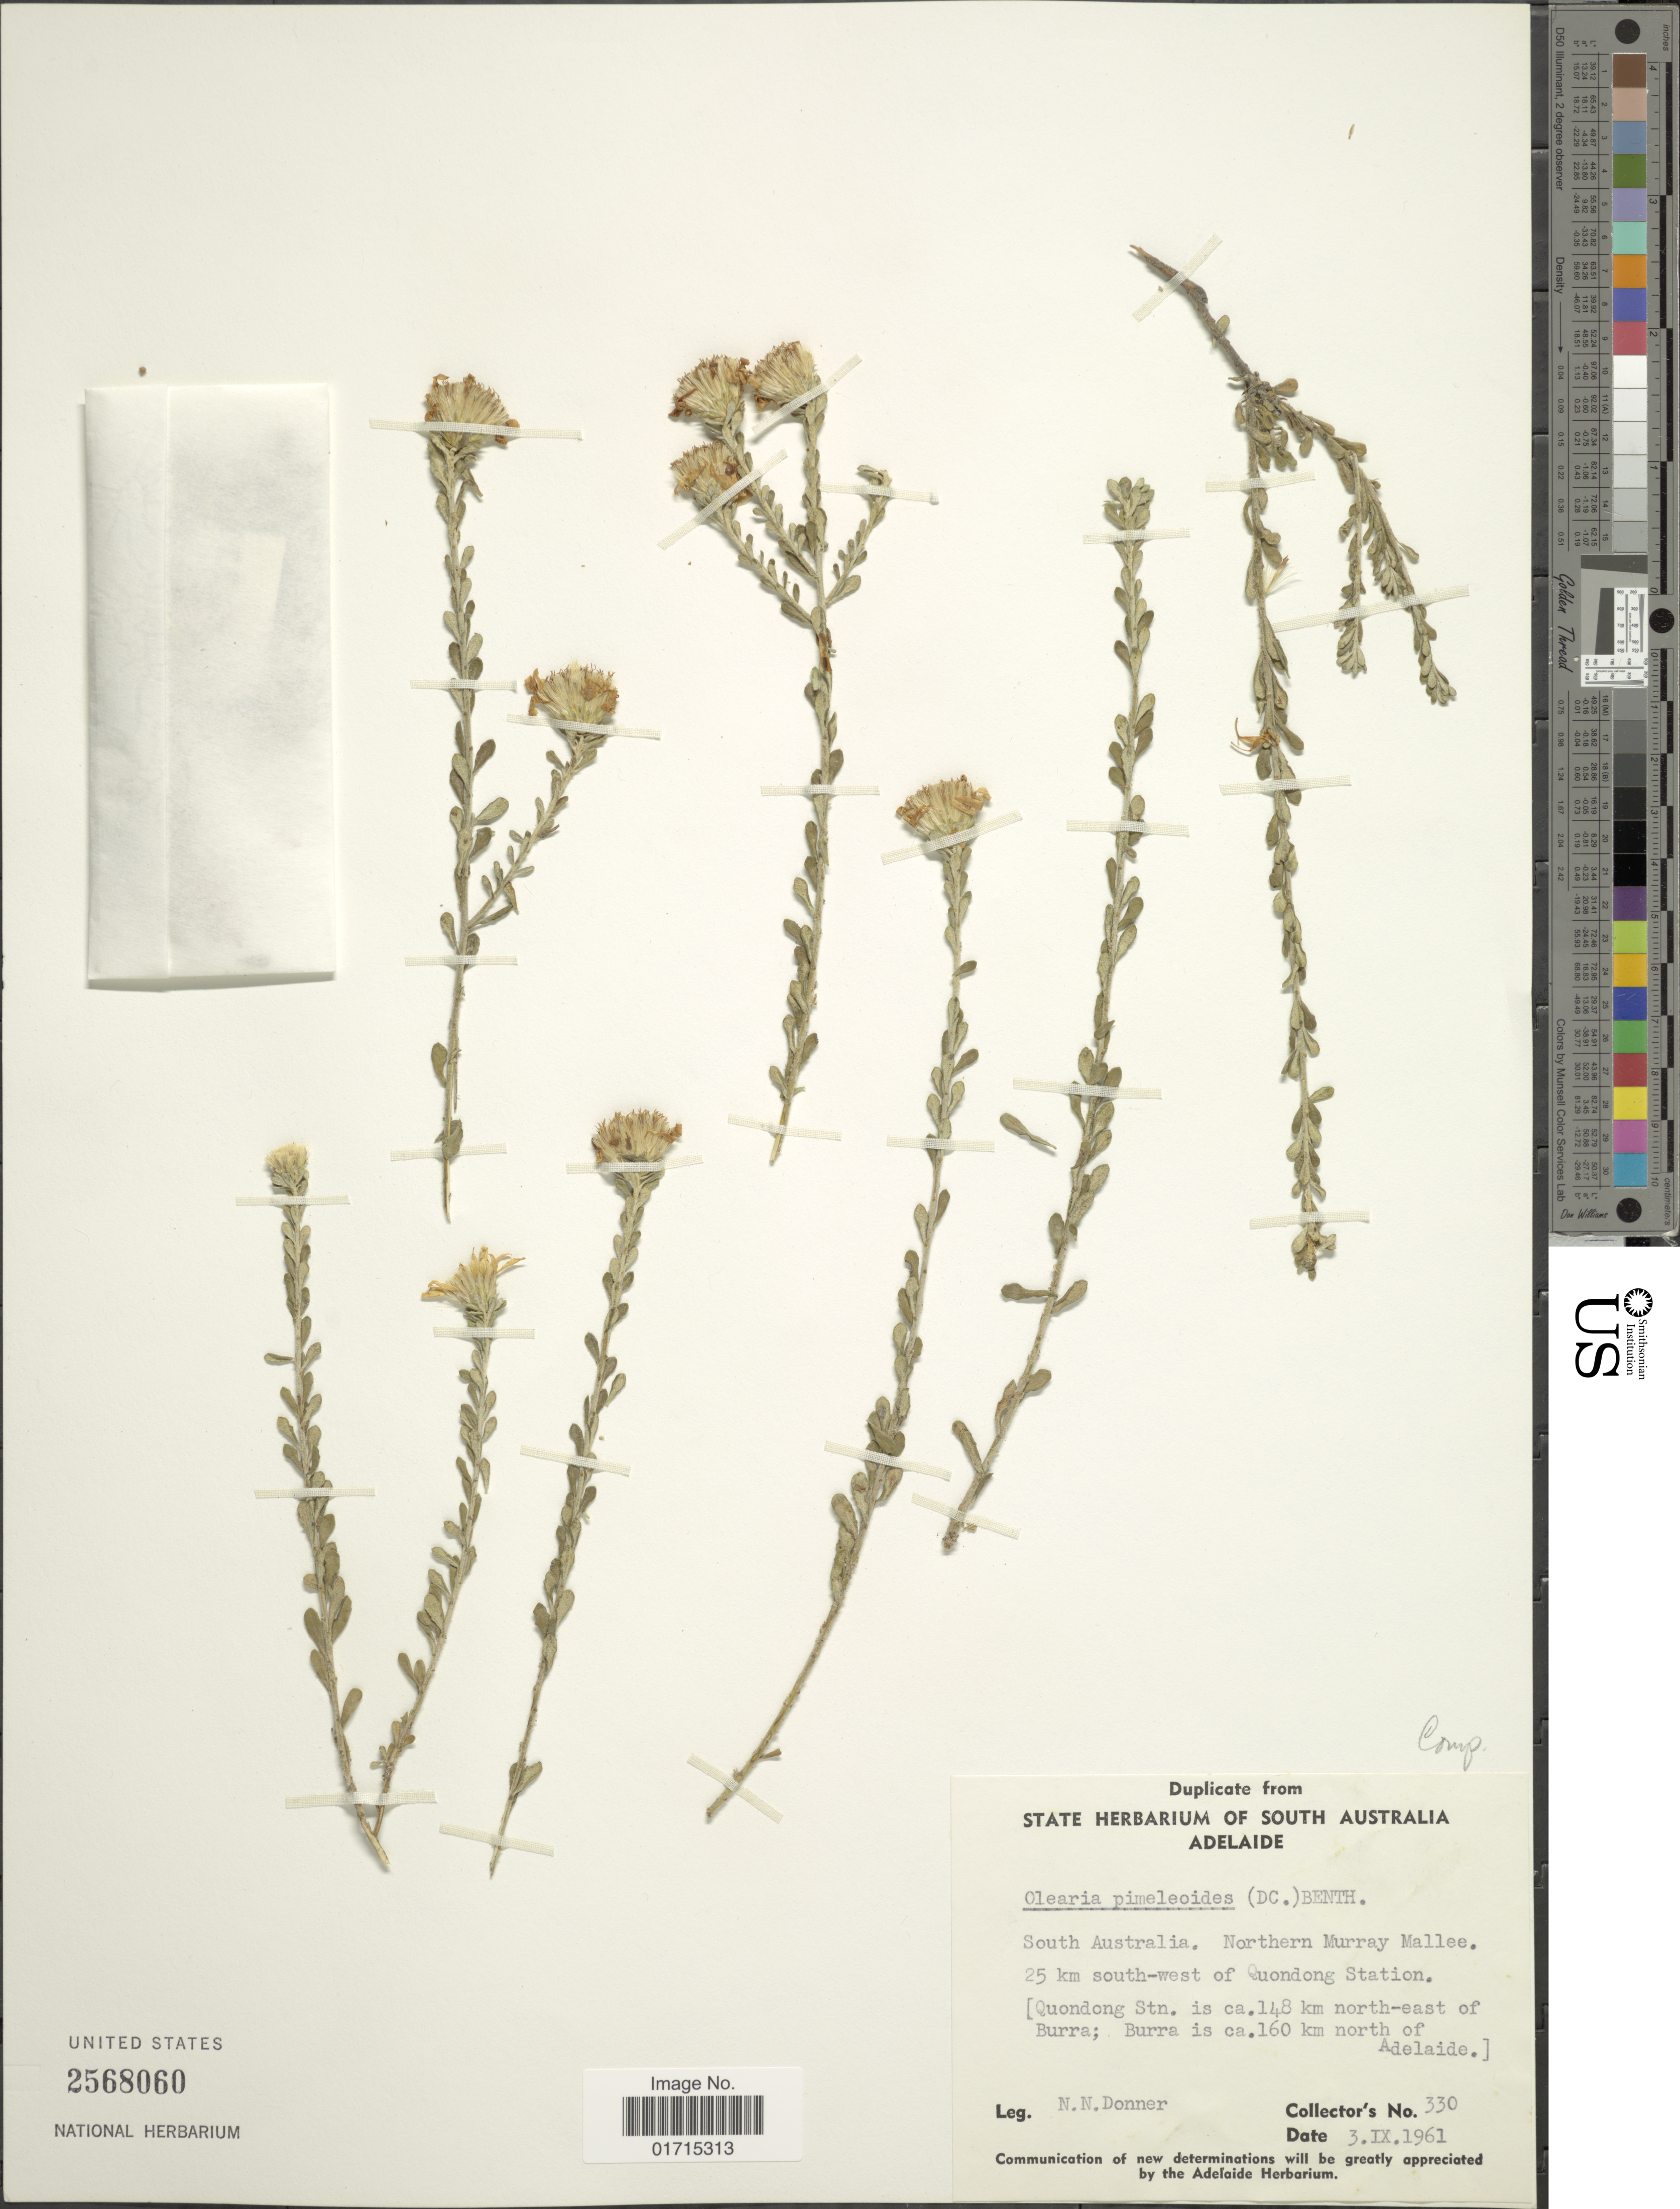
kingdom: Plantae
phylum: Tracheophyta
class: Magnoliopsida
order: Asterales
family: Asteraceae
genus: Olearia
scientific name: Olearia pimeleoides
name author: (DC.) Benth.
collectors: N. Donner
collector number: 330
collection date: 1961-09-03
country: Australia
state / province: South Australia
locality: South Australia. Northern Murray Malle. 25 km south-west of Quondong Station. (Quondong Stn. is ca. 148 km north-east of Burra; Burra is ca. 160 km north of Adelaide)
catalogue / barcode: US 2568060